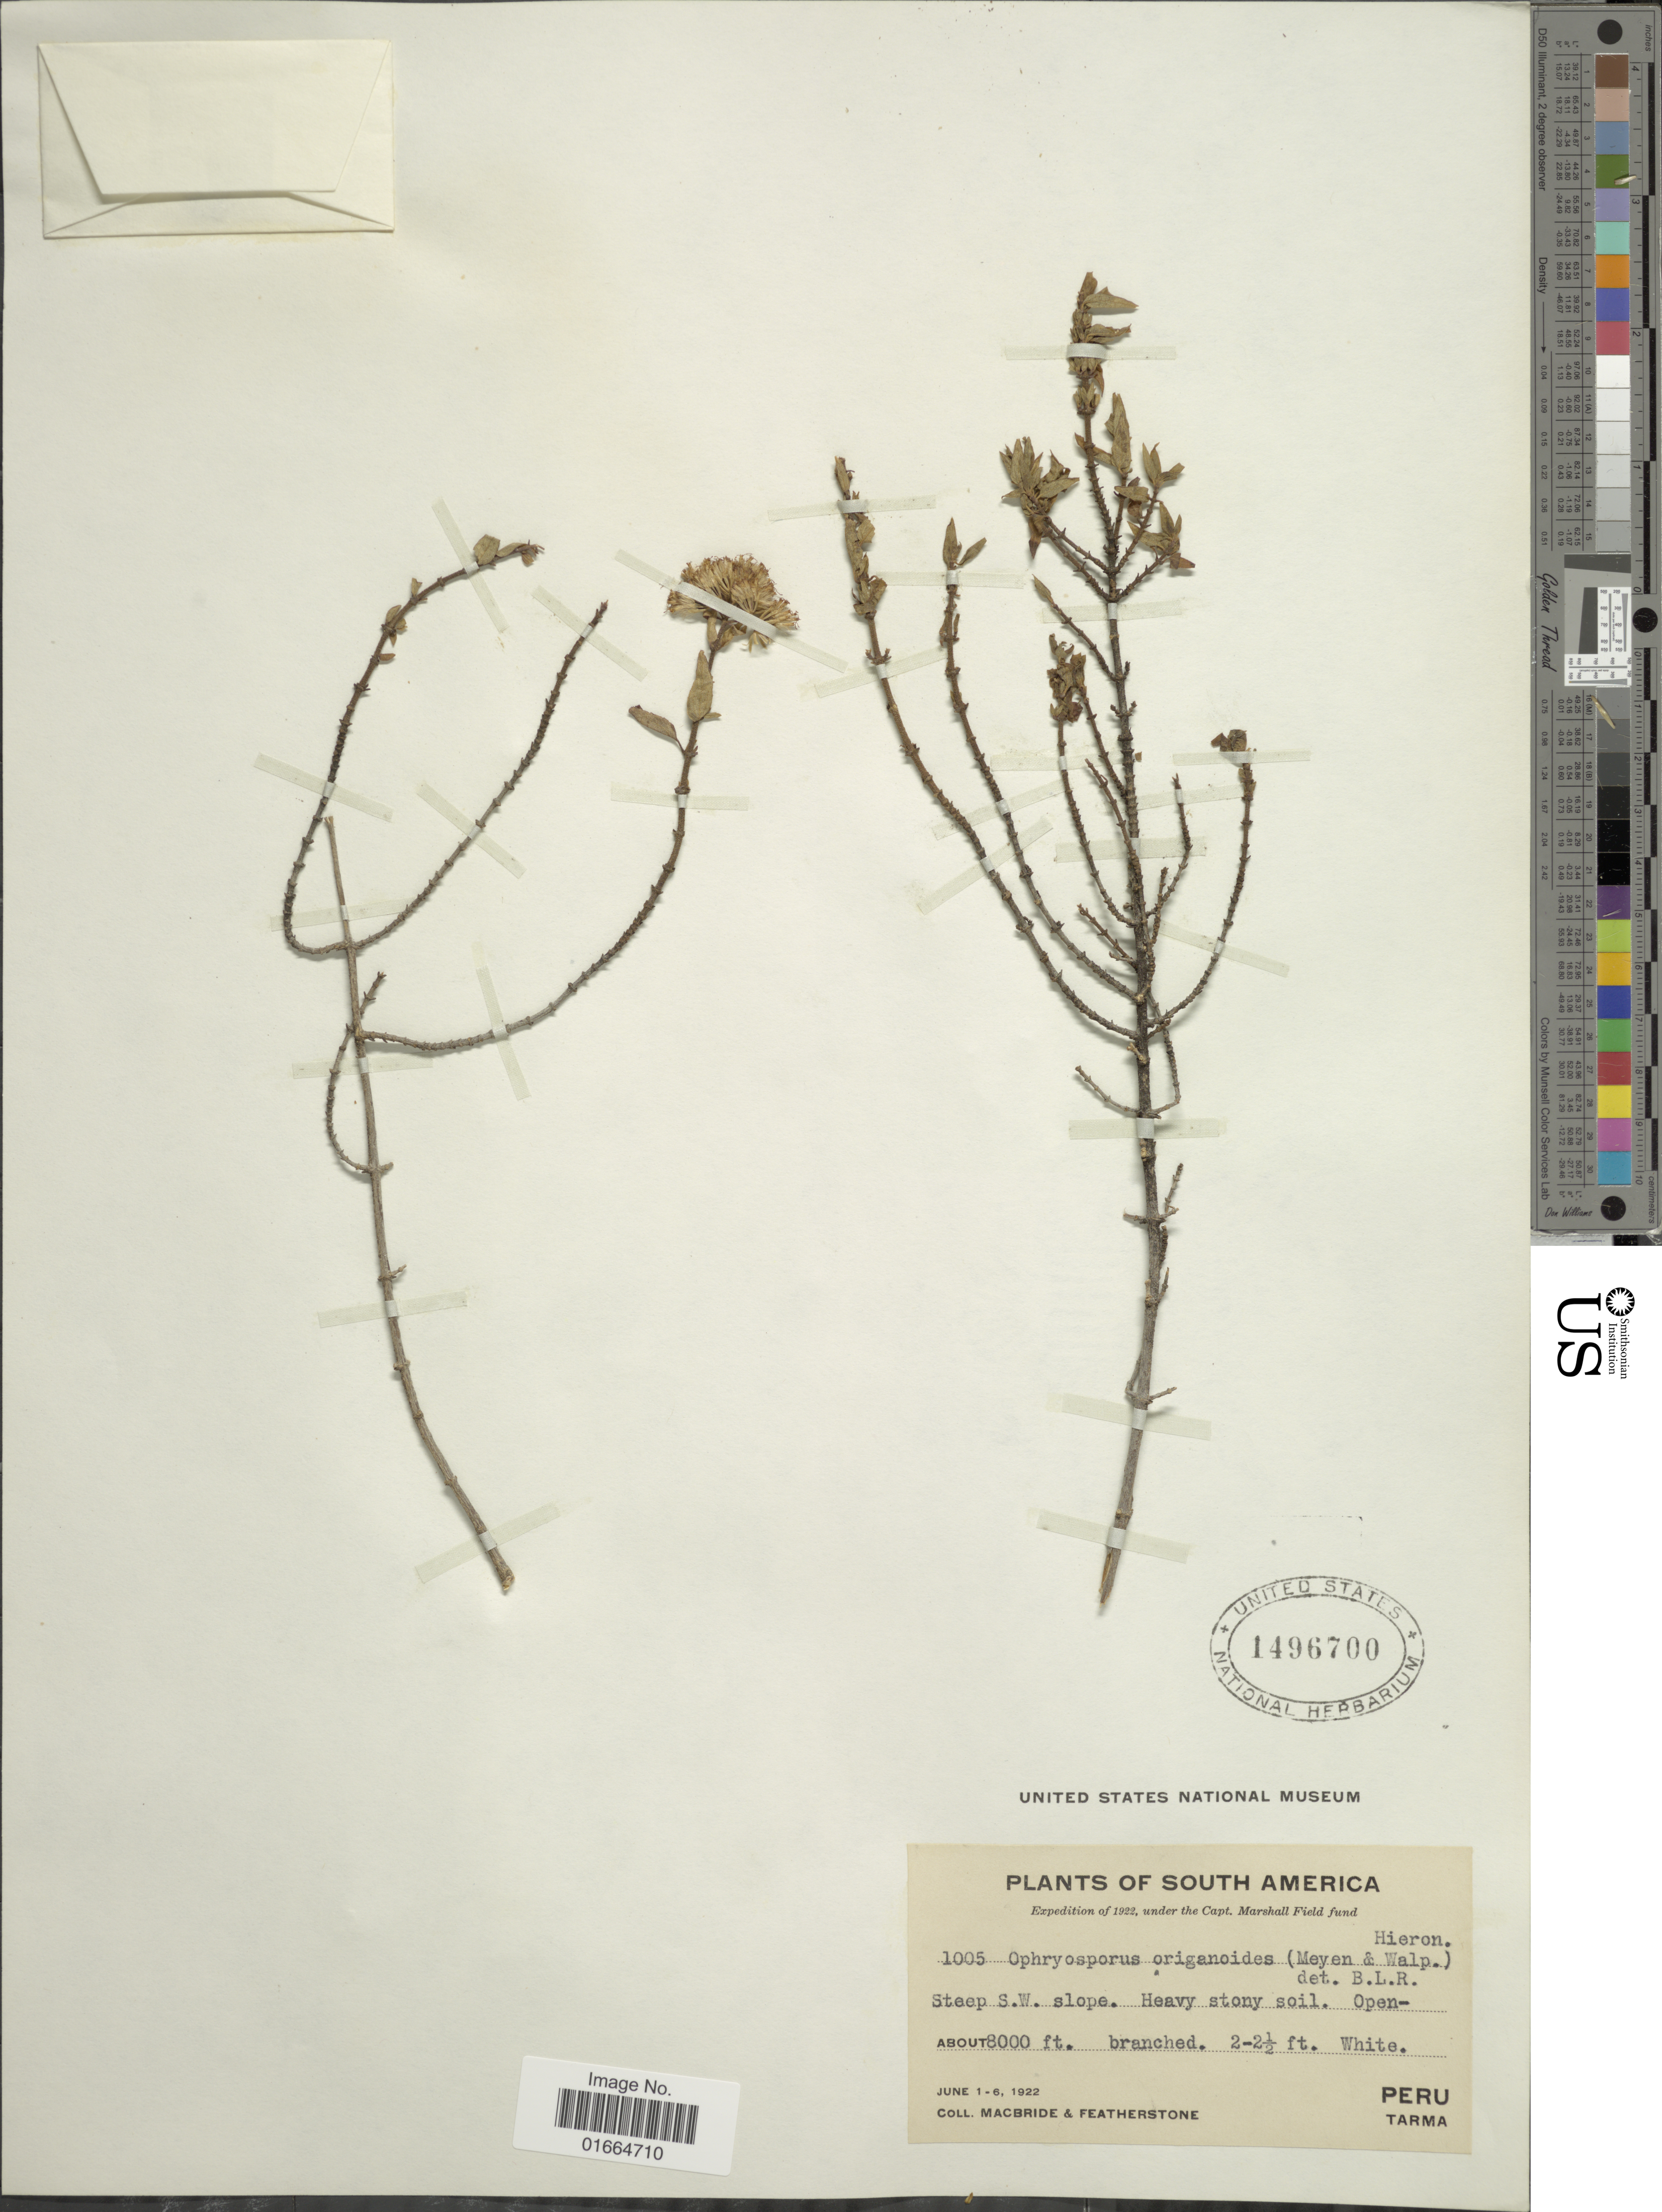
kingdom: Plantae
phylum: Tracheophyta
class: Magnoliopsida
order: Asterales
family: Asteraceae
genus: Ophryosporus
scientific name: Ophryosporus heptanthus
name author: (Sch. Bip. ex Wedd.) R.M. King & H. Rob.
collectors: Macbride, -- & -. Featherstone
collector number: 1005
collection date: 1922-06-01/1922-06-06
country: Peru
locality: Steep S. W. slope, Tarma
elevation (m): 2438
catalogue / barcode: US 1496700